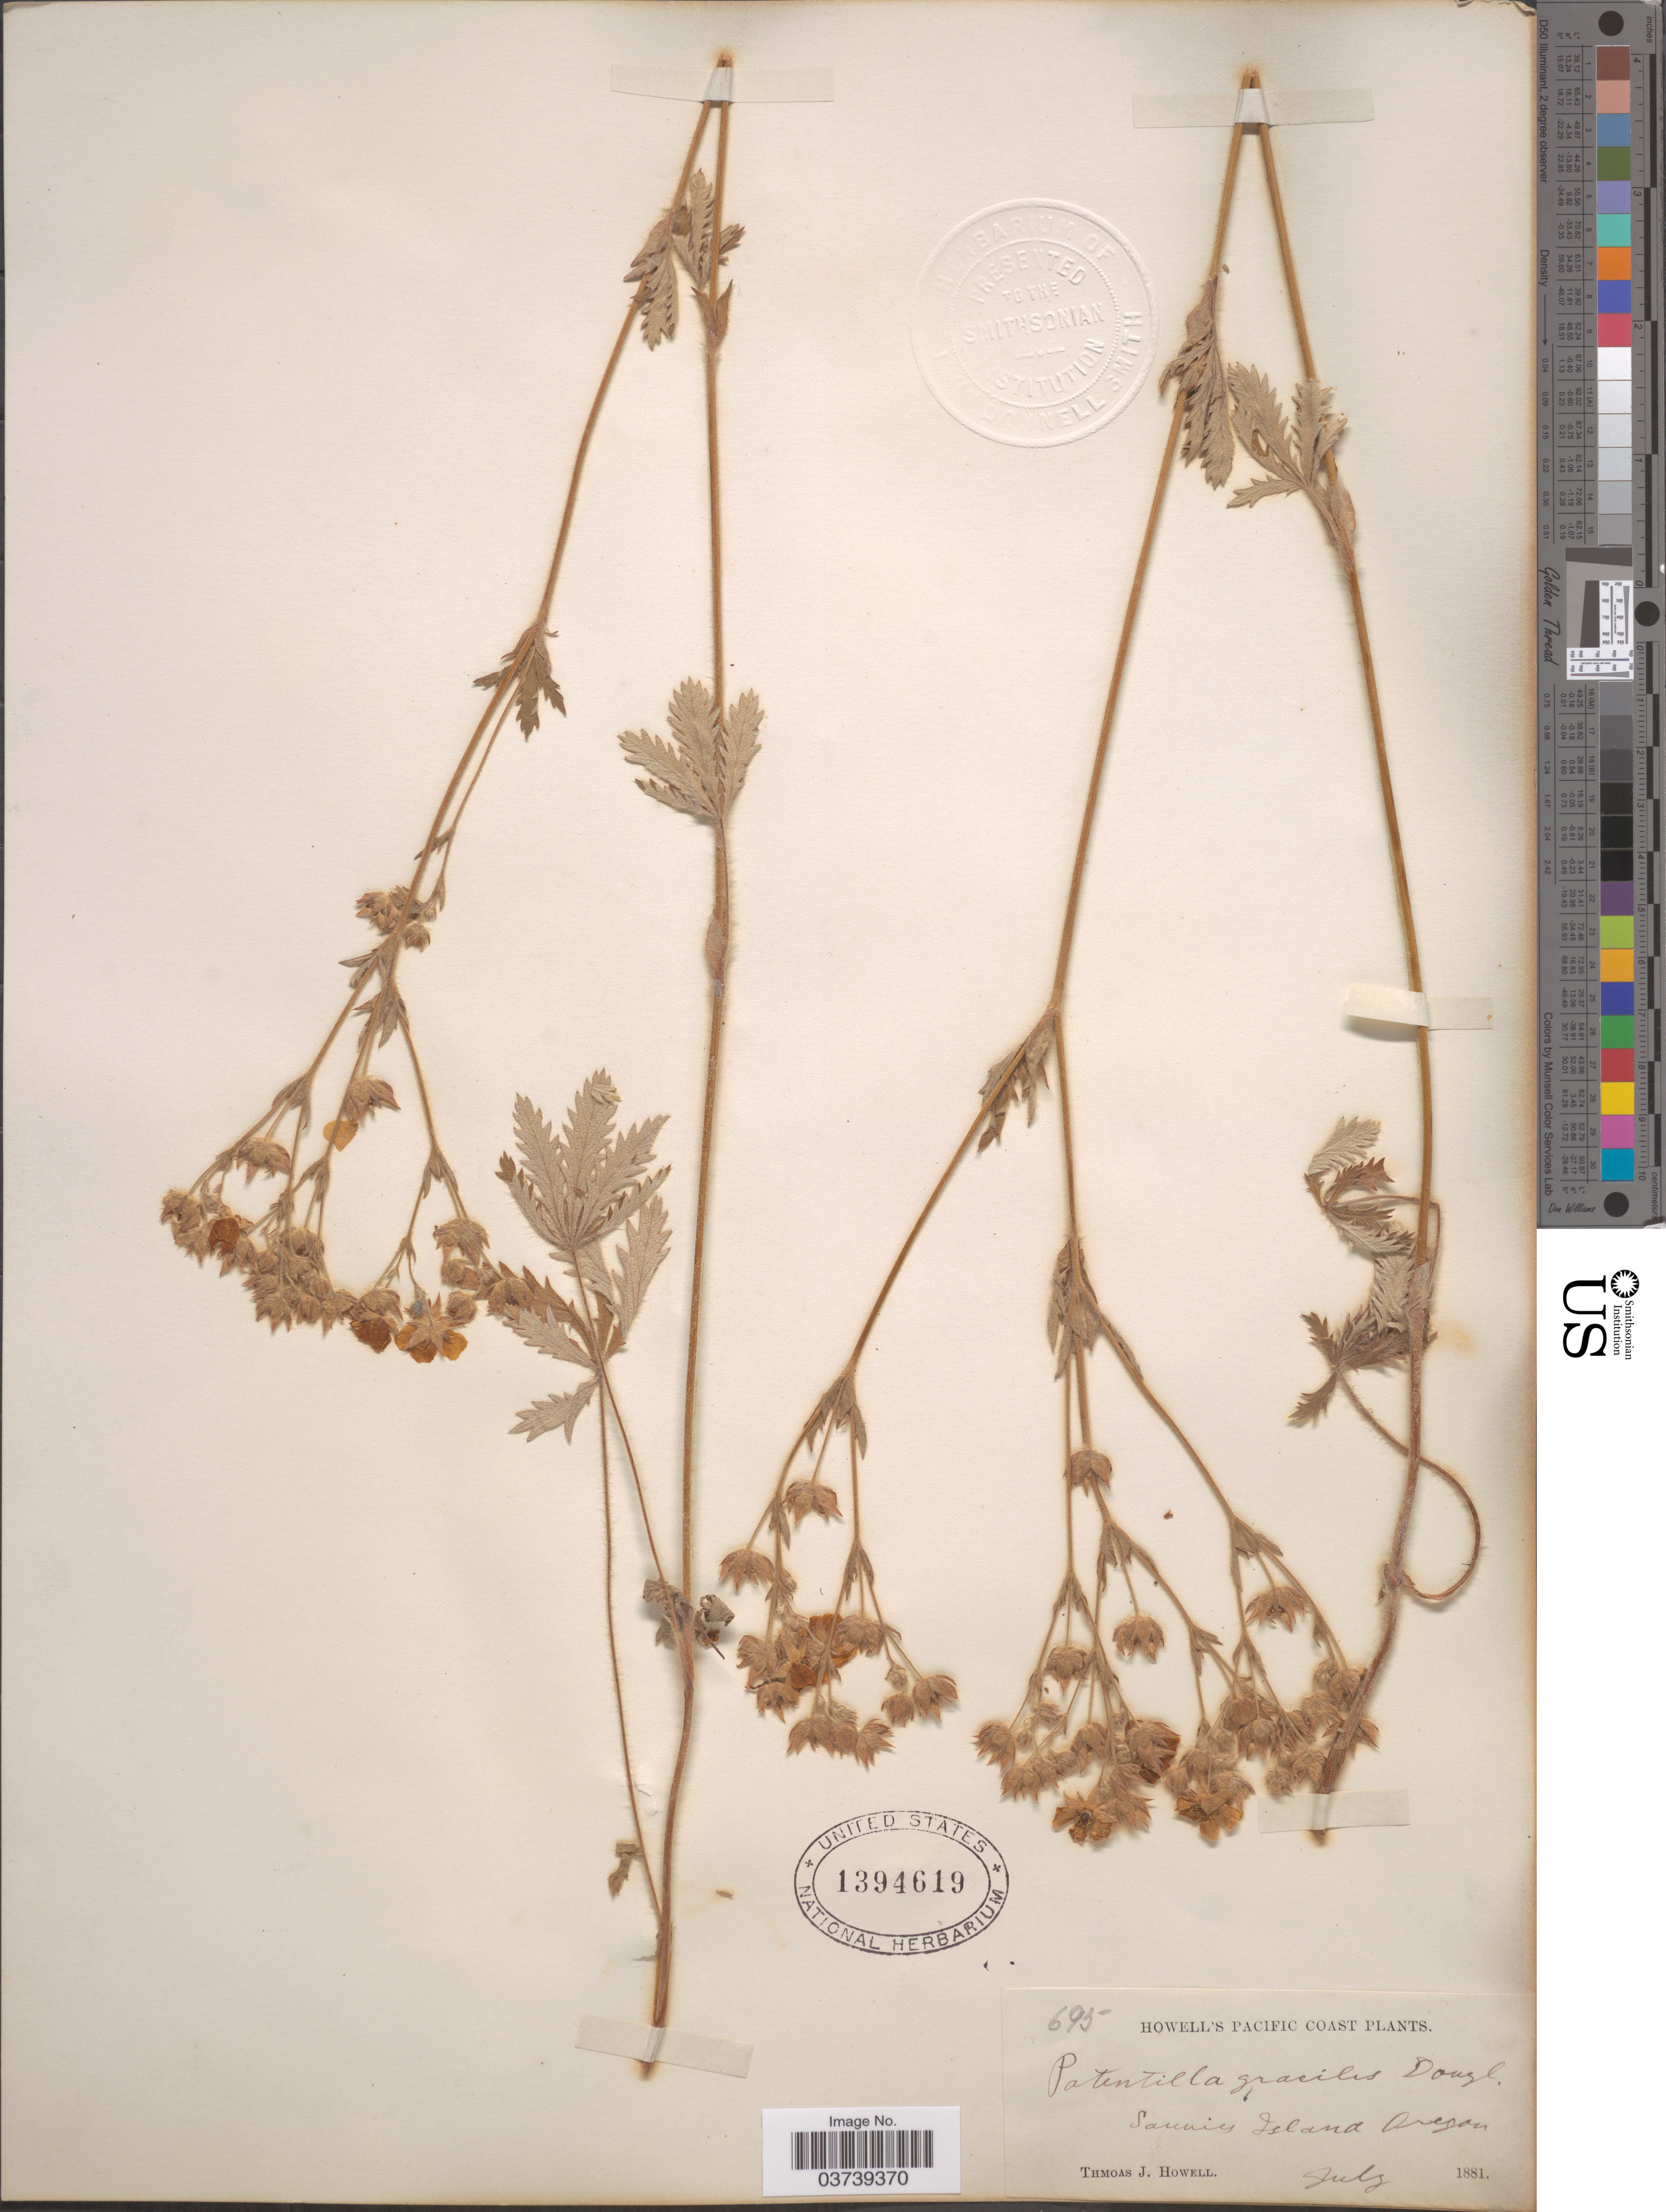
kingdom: Plantae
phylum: Tracheophyta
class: Magnoliopsida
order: Rosales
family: Rosaceae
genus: Potentilla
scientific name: Potentilla gracilis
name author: Douglas ex Hook.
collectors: T. J. Howell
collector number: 695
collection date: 1881-07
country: United States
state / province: Oregon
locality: Pacific Coast. Sauvies Island.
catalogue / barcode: US 1394619